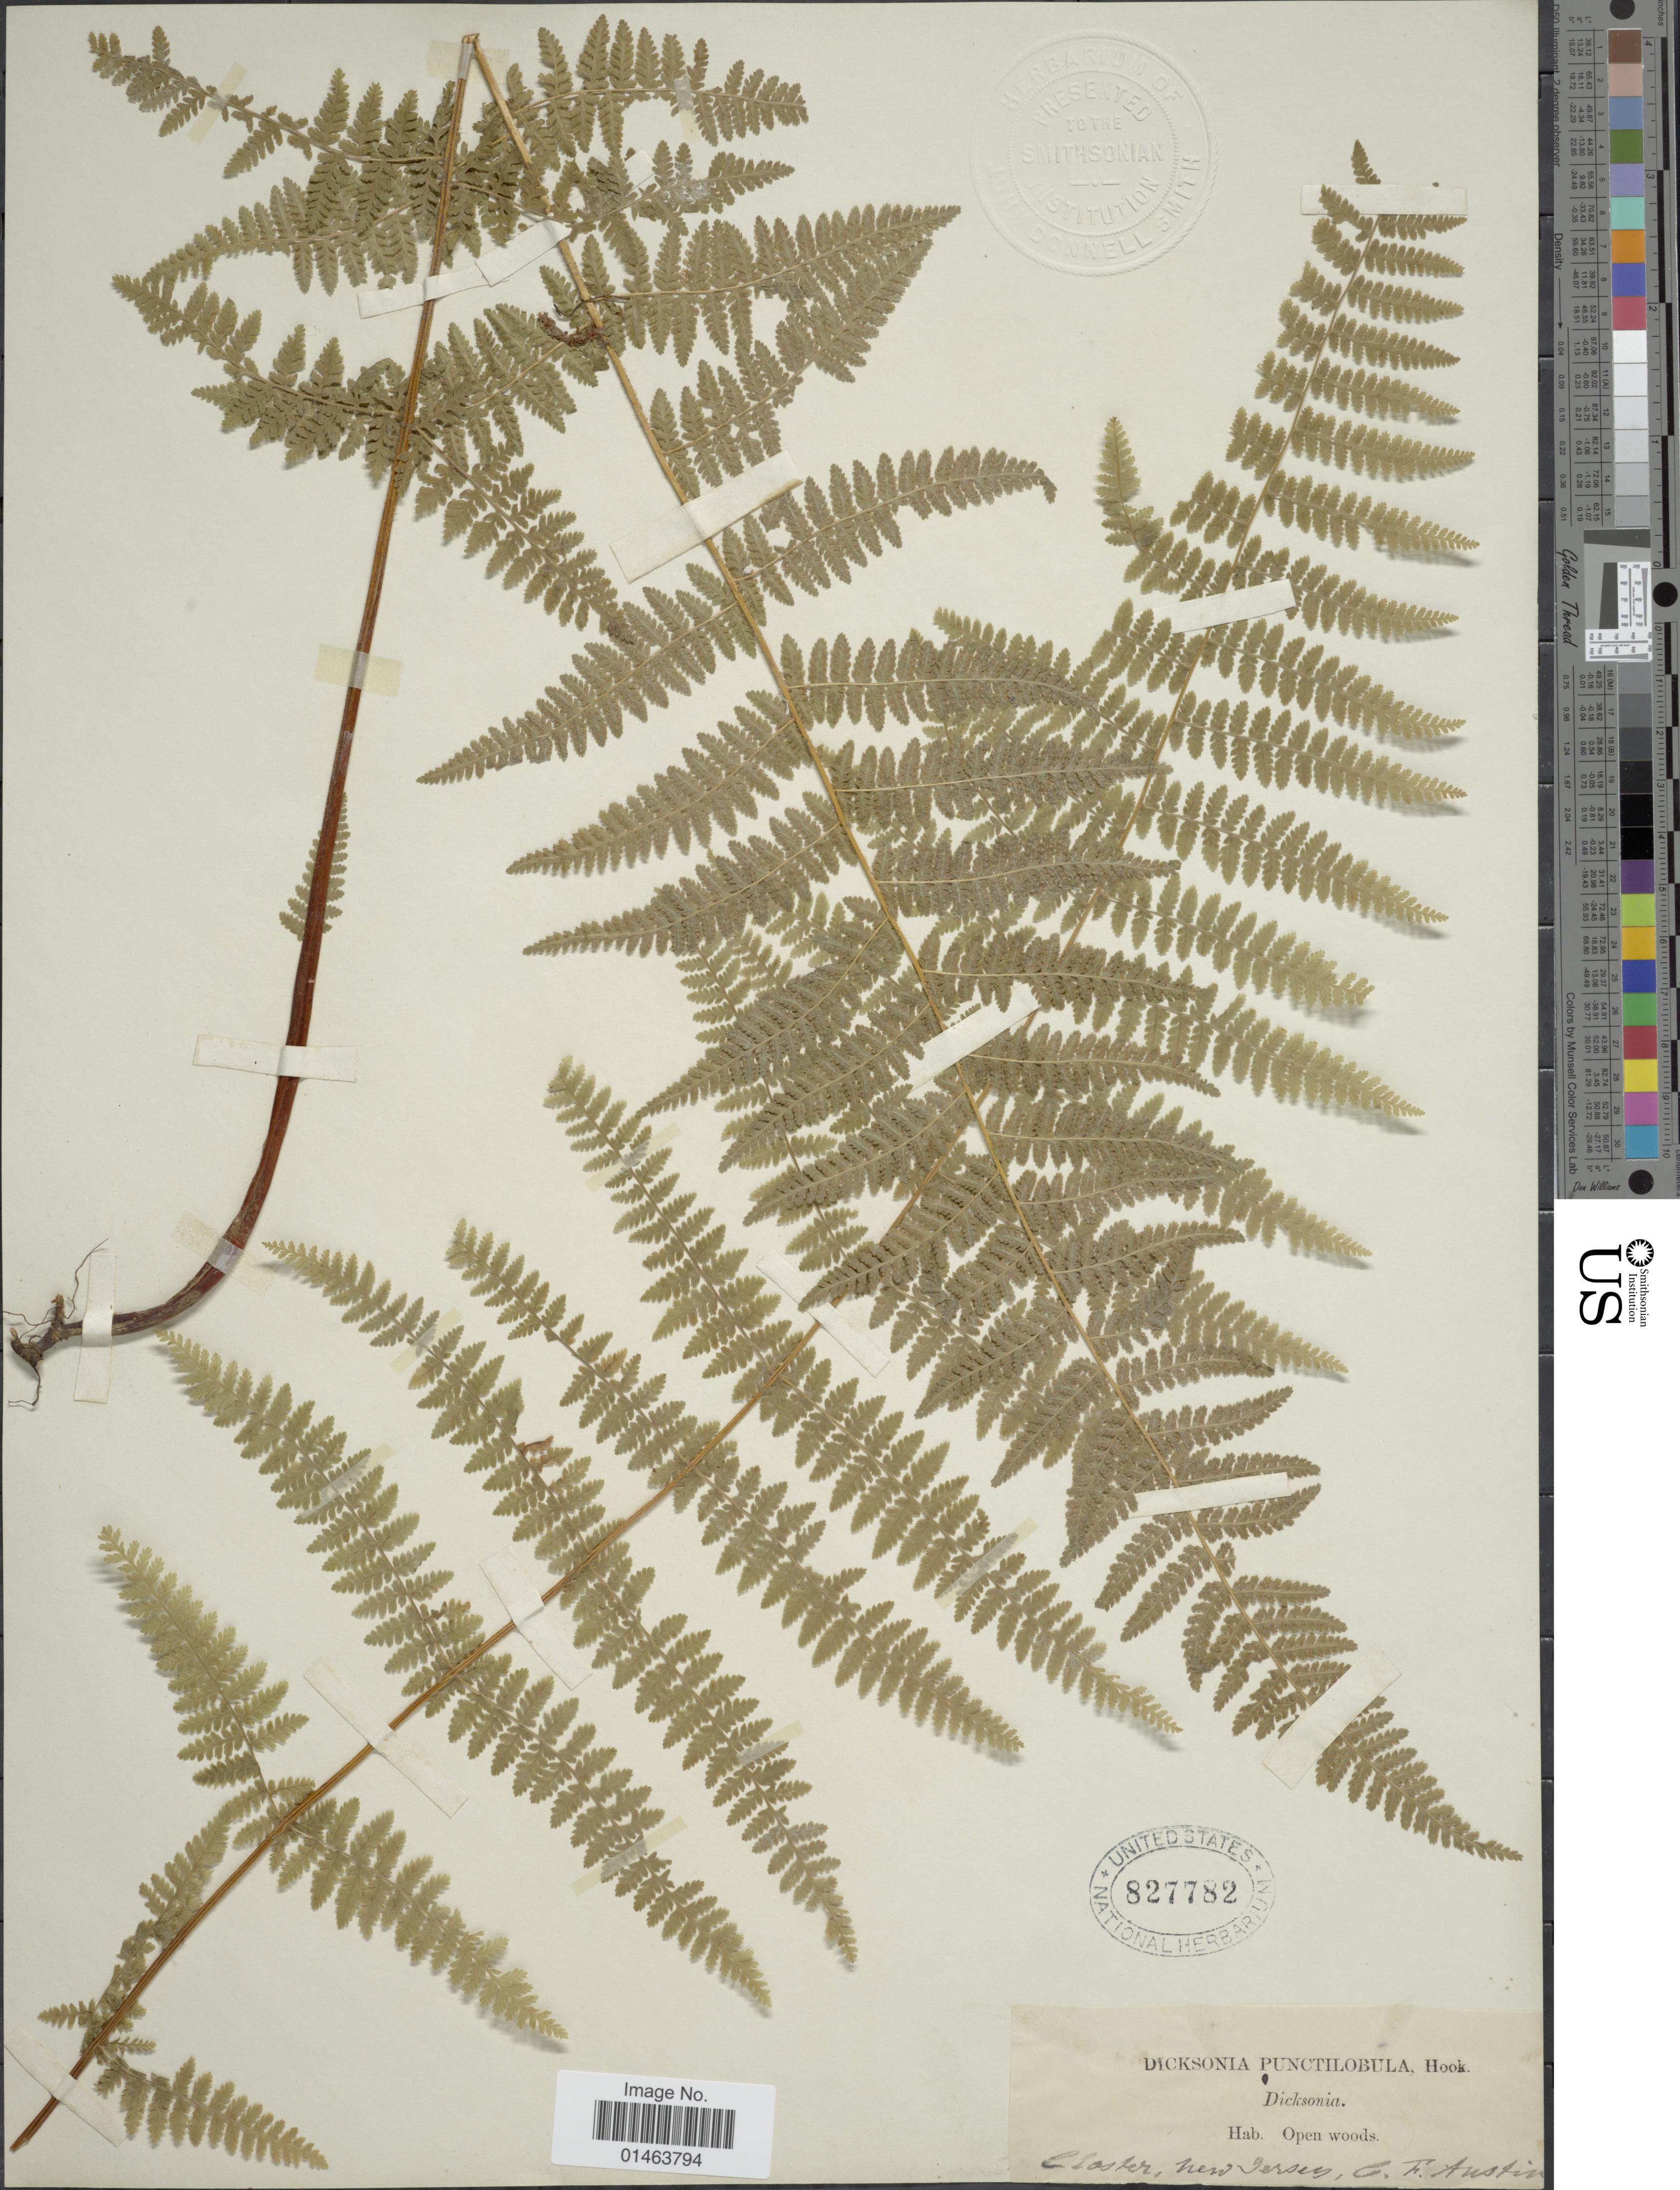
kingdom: Plantae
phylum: Tracheophyta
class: Polypodiopsida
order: Polypodiales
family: Dennstaedtiaceae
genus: Dennstaedtia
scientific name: Dennstaedtia punctilobula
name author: (Michx.) T. Moore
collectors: C. F. Austin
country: United States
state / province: New Jersey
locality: Closter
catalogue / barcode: US 827782